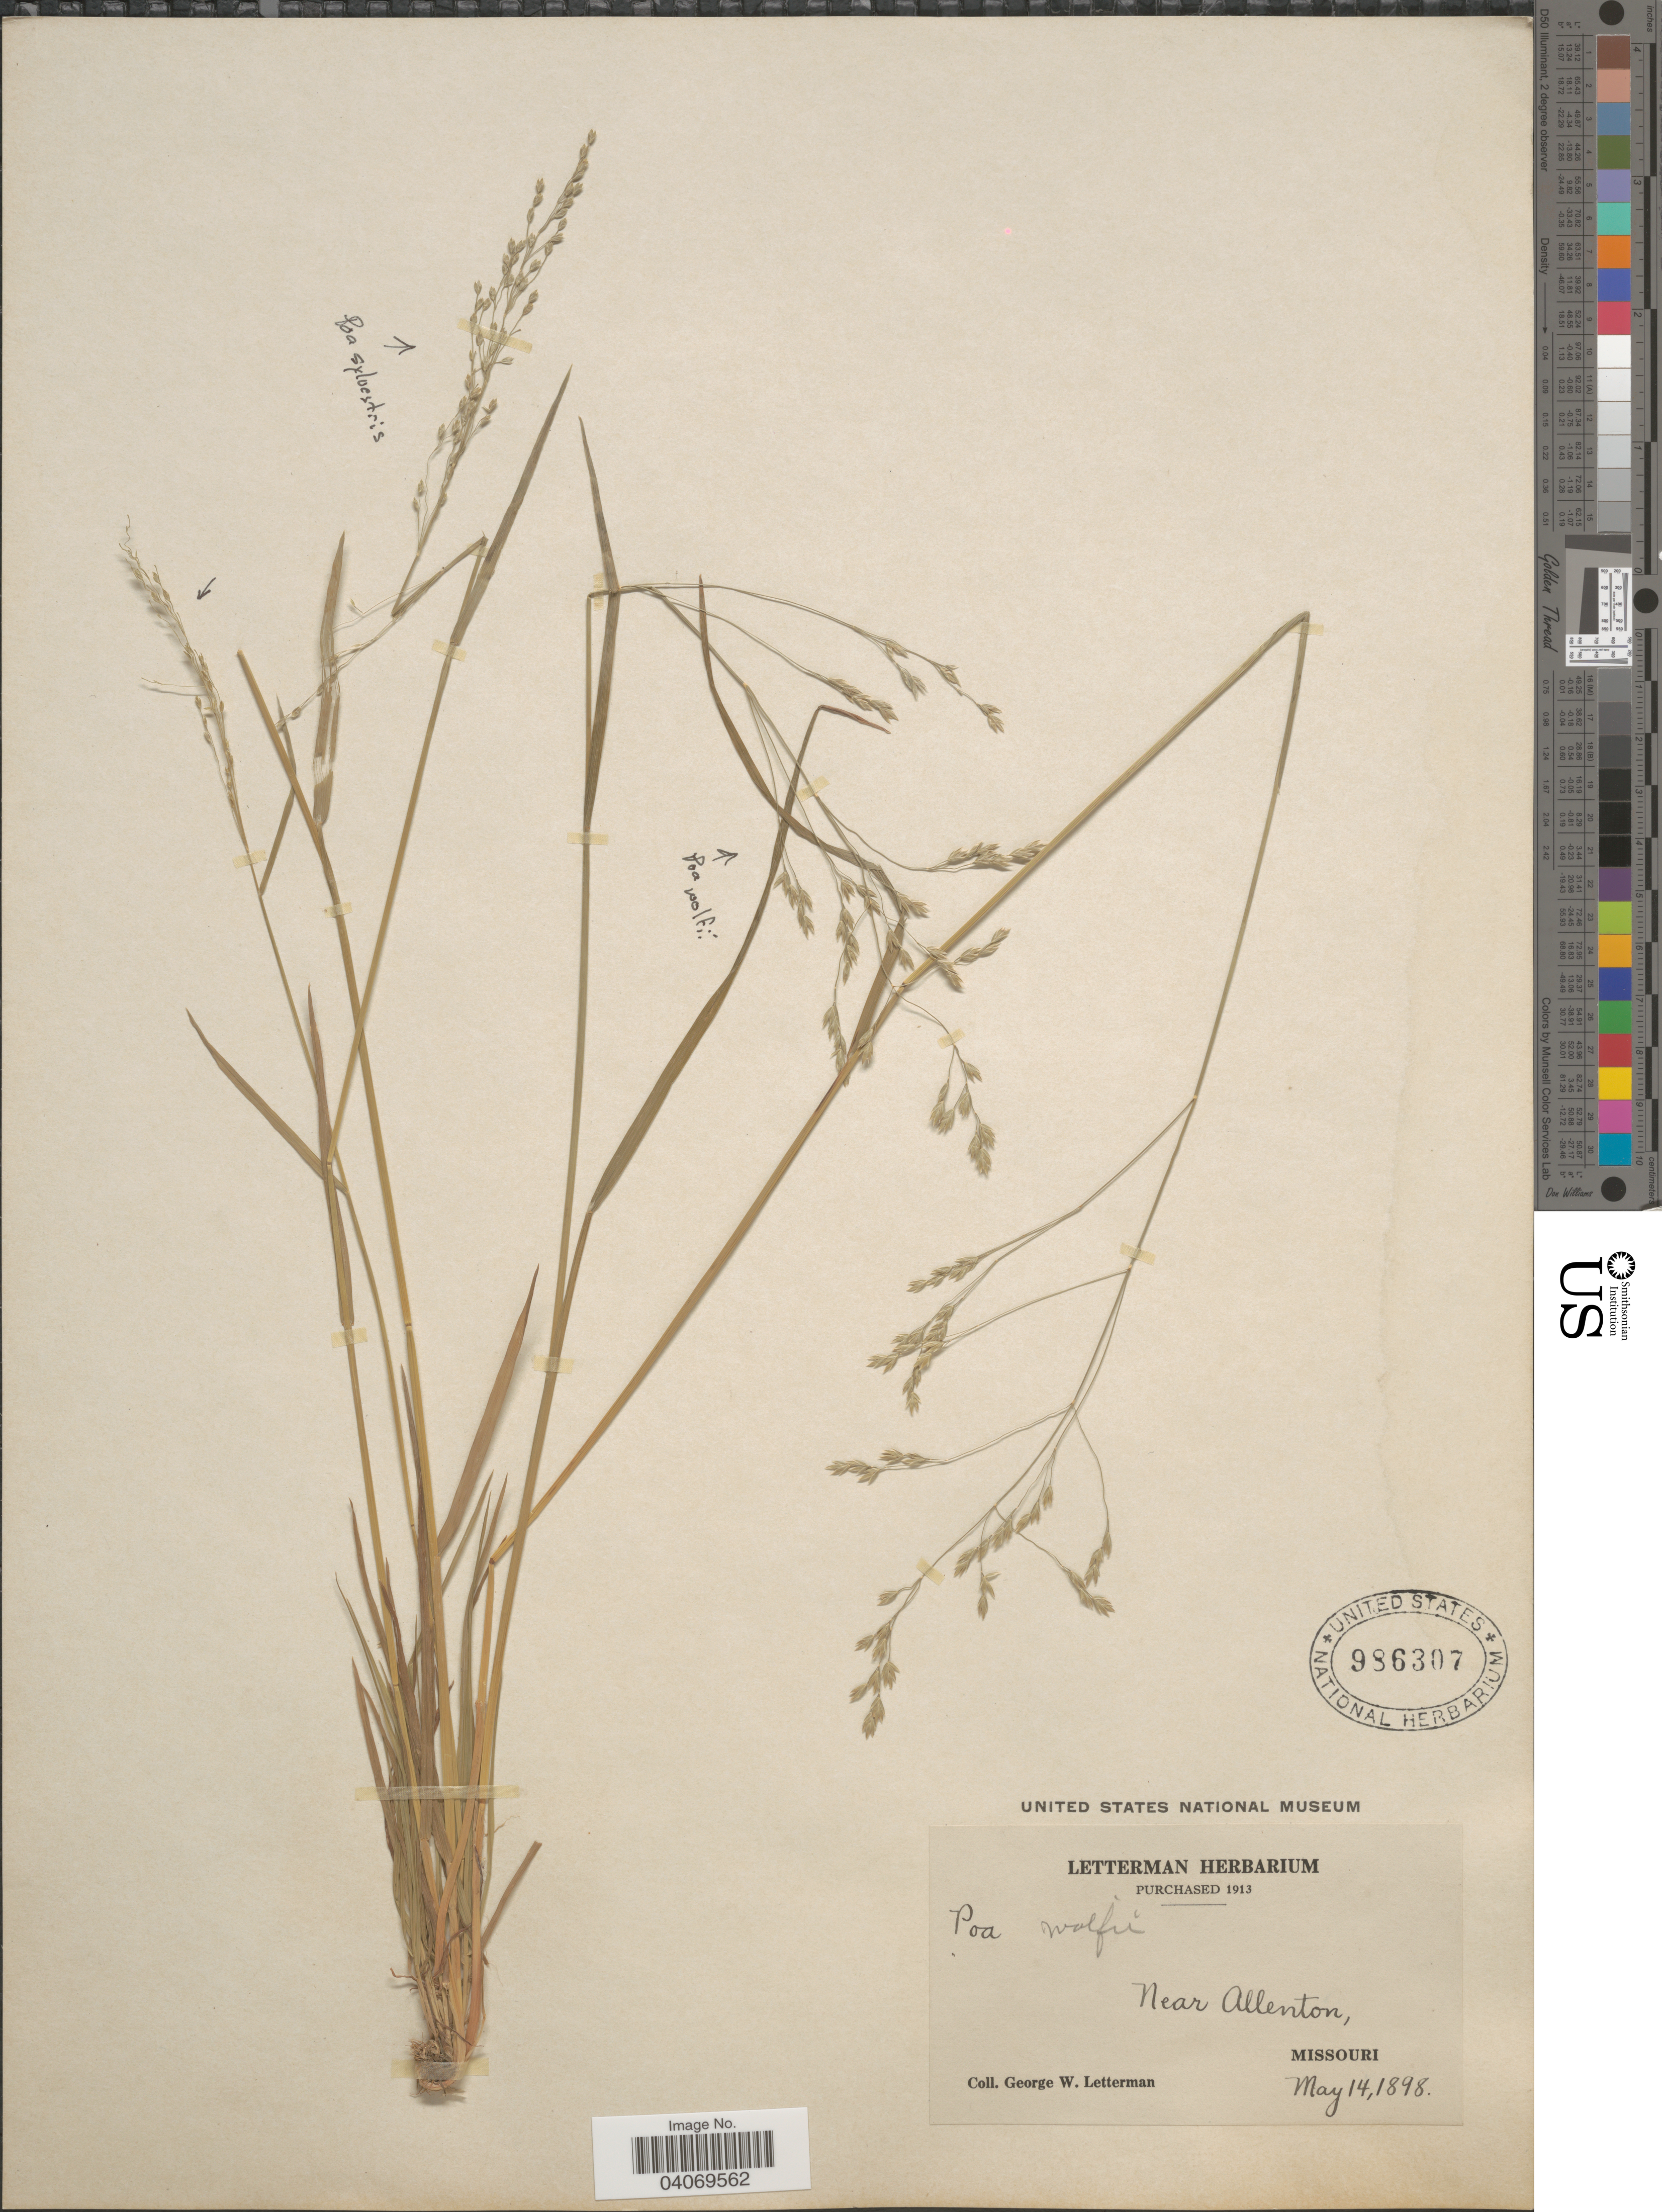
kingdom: Plantae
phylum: Tracheophyta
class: Liliopsida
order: Poales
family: Poaceae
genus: Poa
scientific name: Poa wolfii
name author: Scribn.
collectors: G. W. Letterman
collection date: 1898-05-14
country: United States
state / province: Missouri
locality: Near Allenton.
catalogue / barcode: US 986307